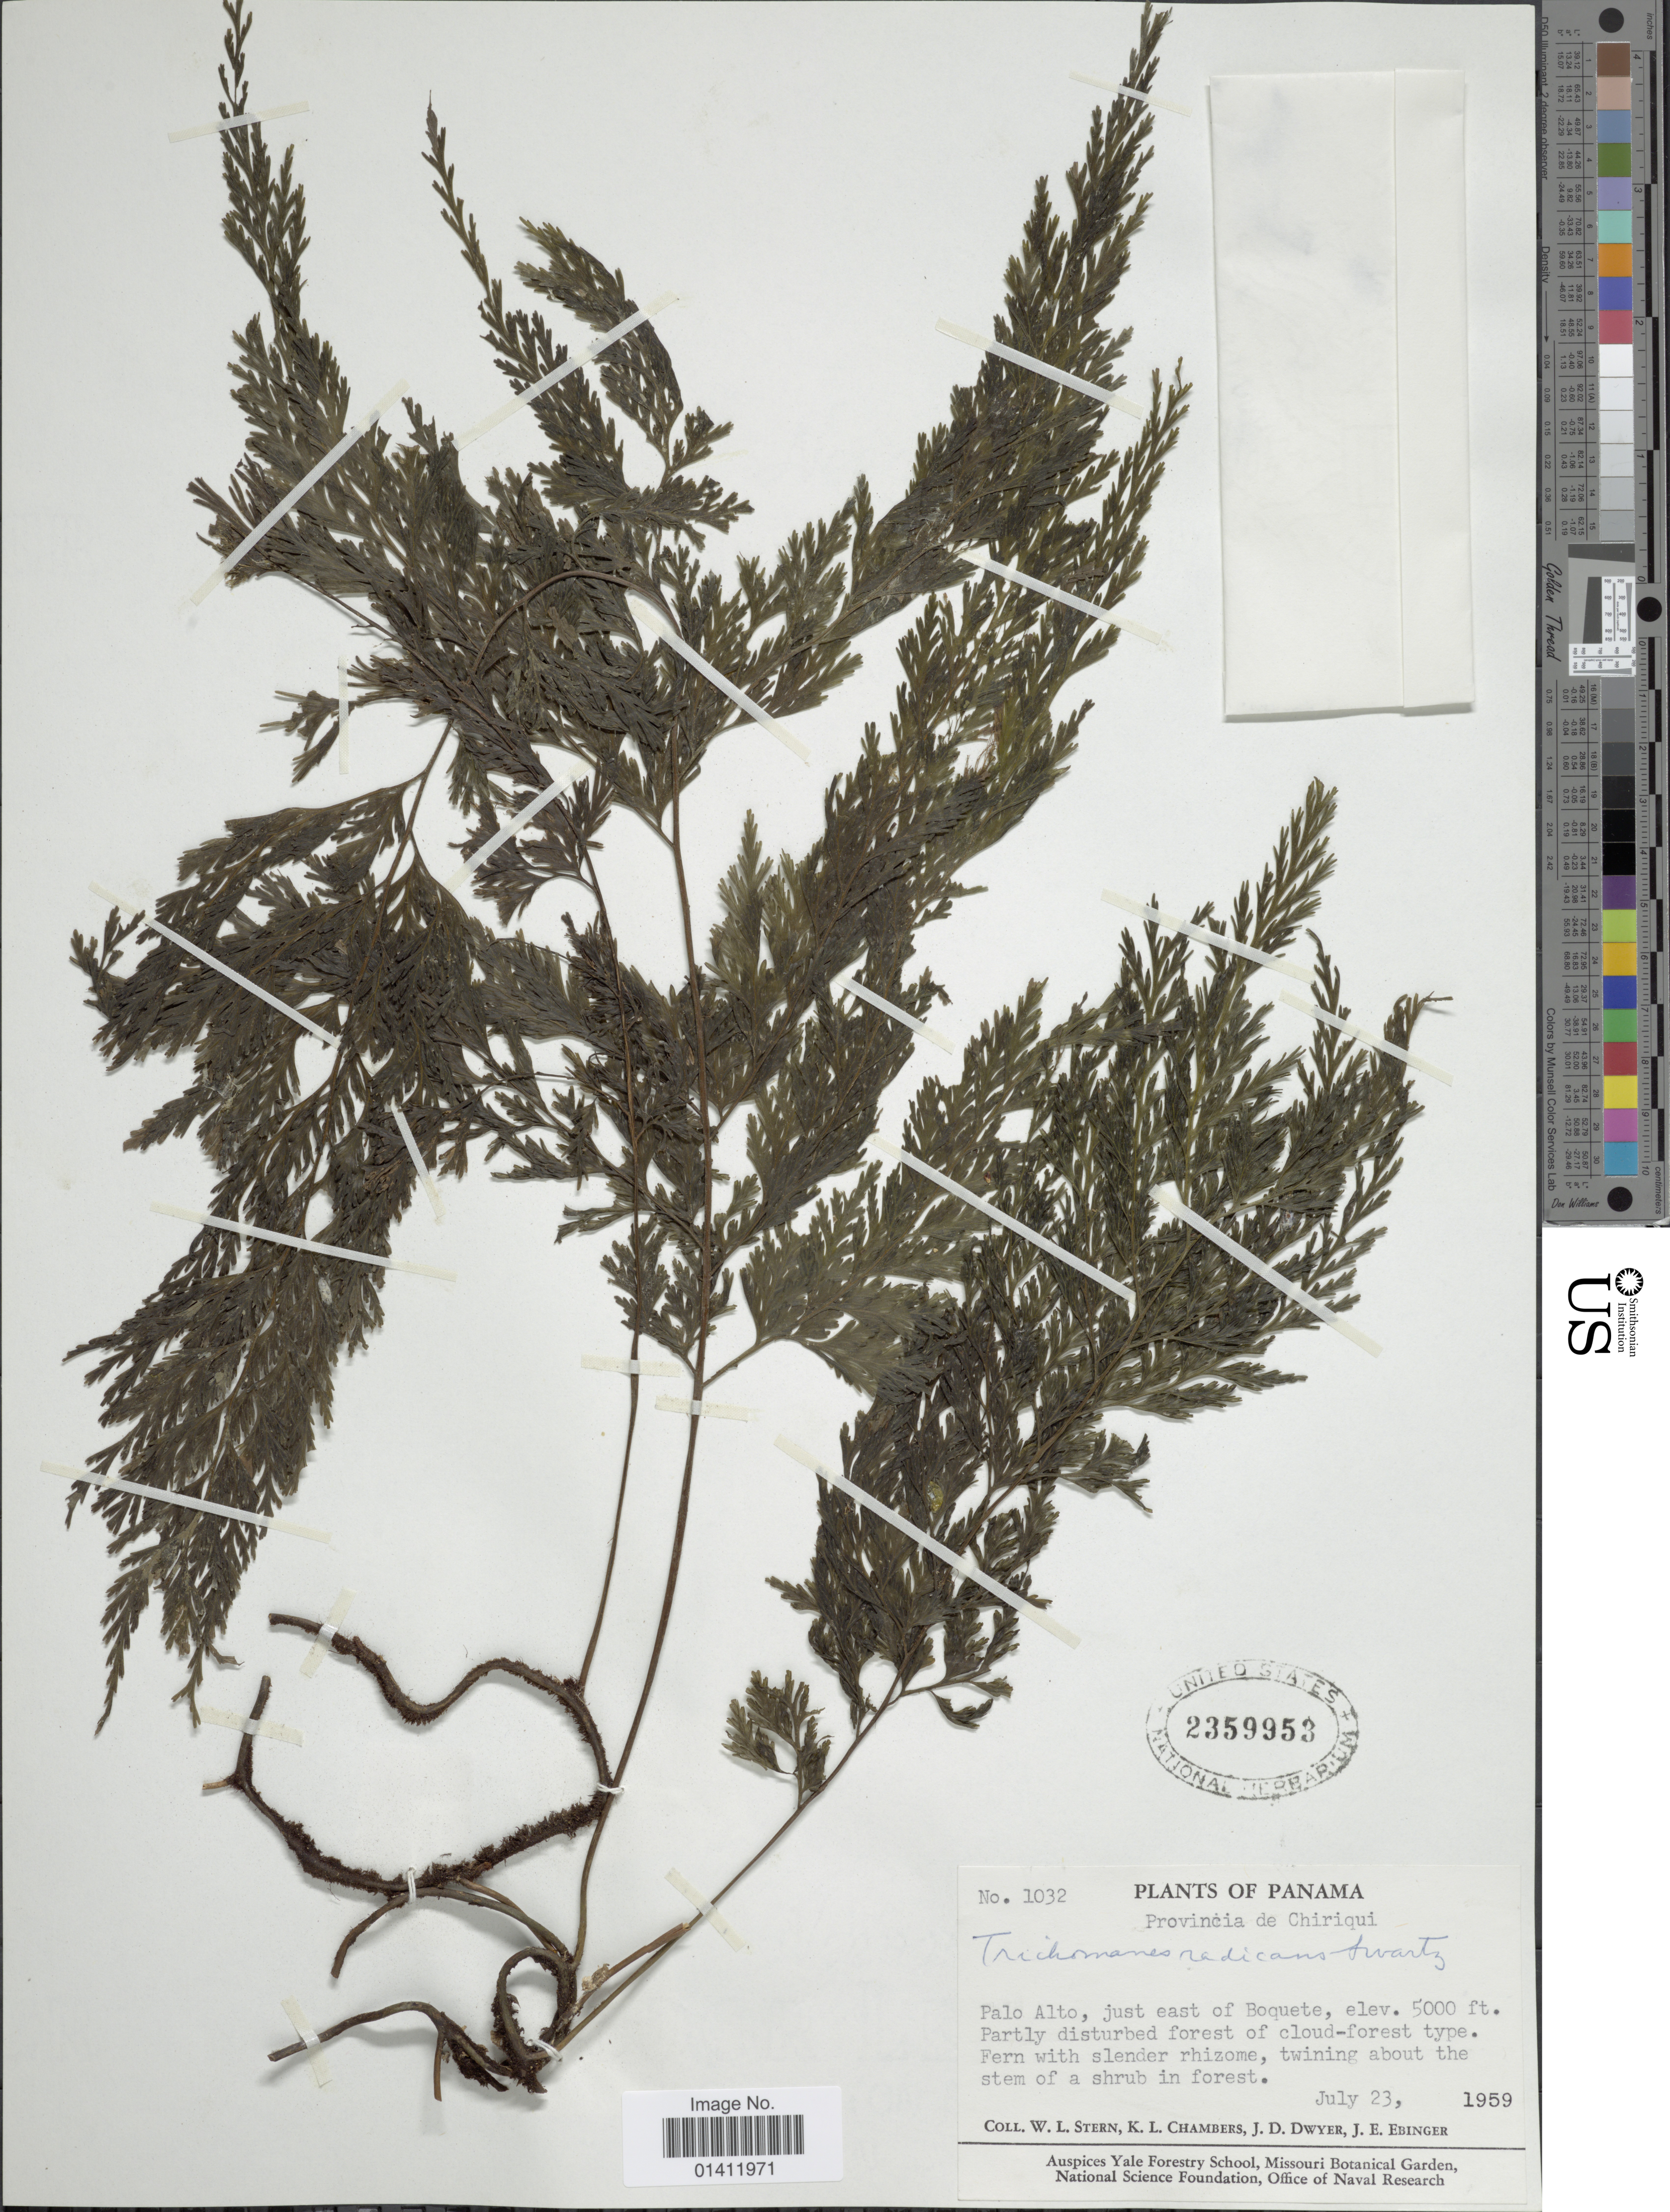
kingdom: Plantae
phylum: Tracheophyta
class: Polypodiopsida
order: Hymenophyllales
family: Hymenophyllaceae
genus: Vandenboschia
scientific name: Vandenboschia radicans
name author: (Sw.) Copel.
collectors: W. L. Stern, K. Chambers, J. D. Dwyer & J. Ebinger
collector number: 1032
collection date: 1959-07-23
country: Panama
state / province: Chiriqui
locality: Palo Alto, just east of Boquete. Provincia de Chiriqui.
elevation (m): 1524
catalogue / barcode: US 2359953